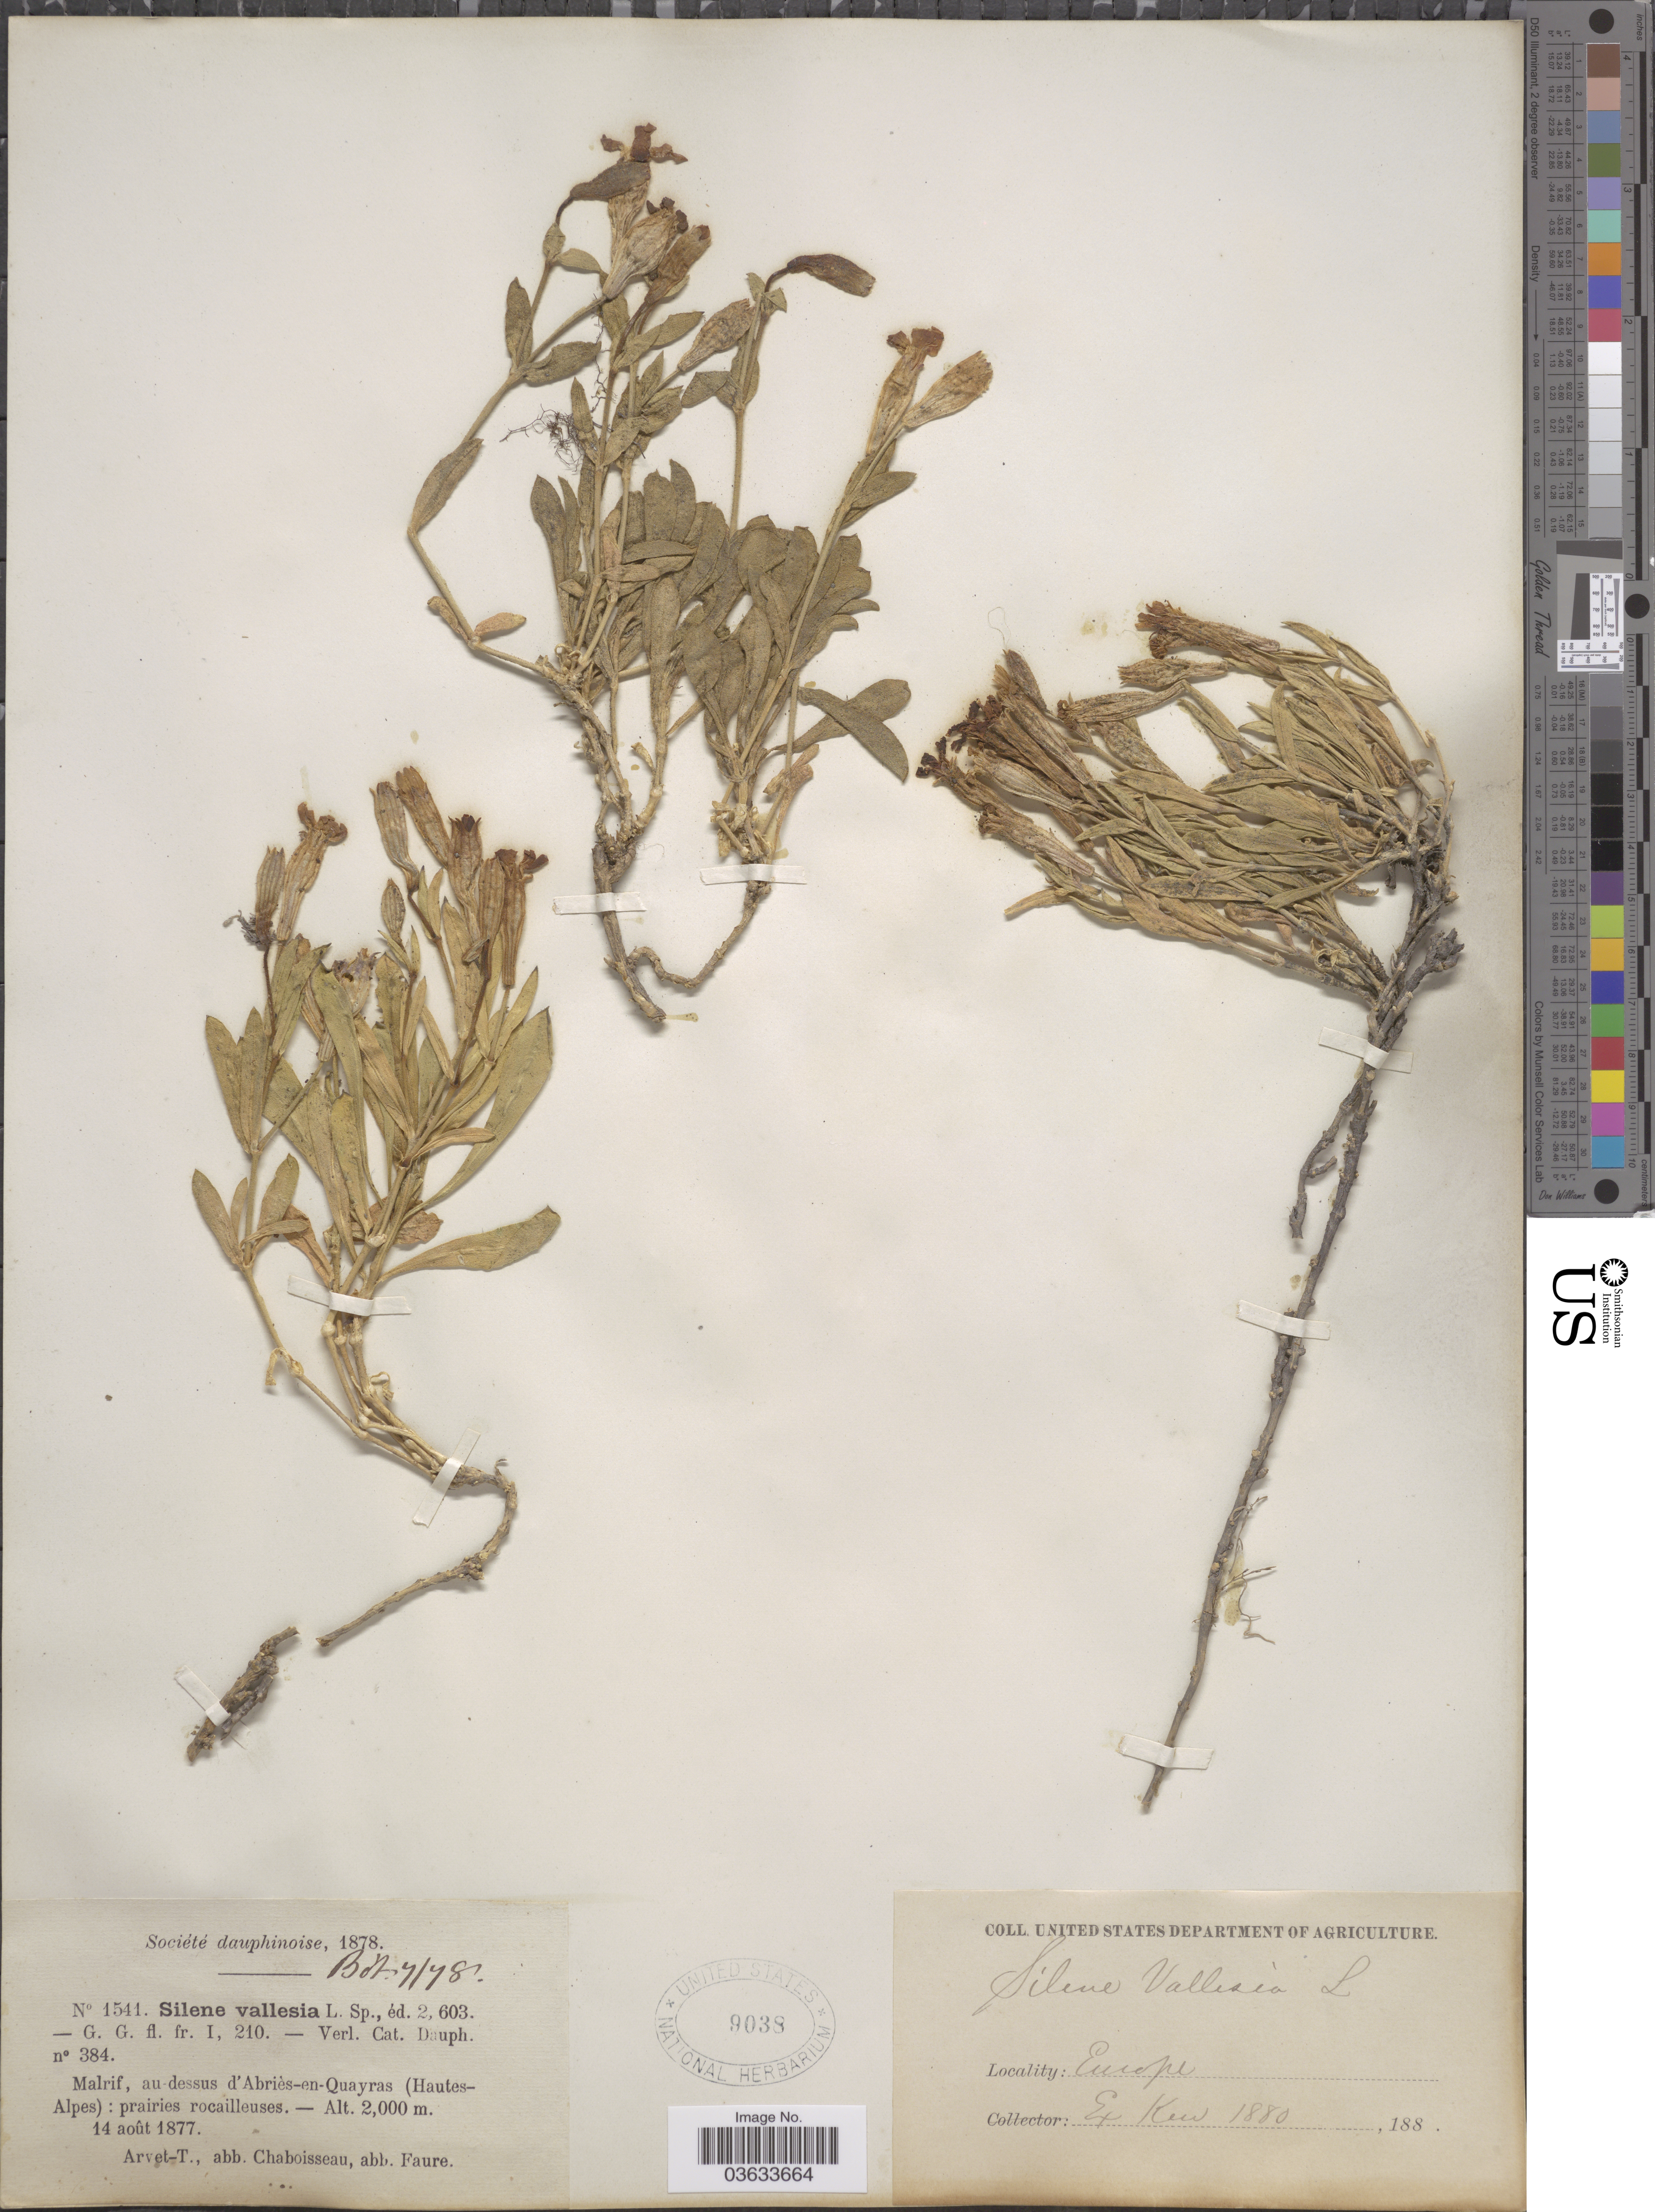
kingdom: Plantae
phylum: Tracheophyta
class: Magnoliopsida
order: Caryophyllales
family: Caryophyllaceae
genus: Silene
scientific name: Silene vallesia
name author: L.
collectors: T. Arvet, A. Chaboisseau & A. Faure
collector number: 1541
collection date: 1877-08-14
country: France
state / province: Provence-Alpes-Côte d'Azur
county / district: Hautes-Alpes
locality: Malrif, au-dessus d'Abriès-en-Quayras (Hautes-Alpes): prairies rocailleuses.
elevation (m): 2000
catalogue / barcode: US 9038